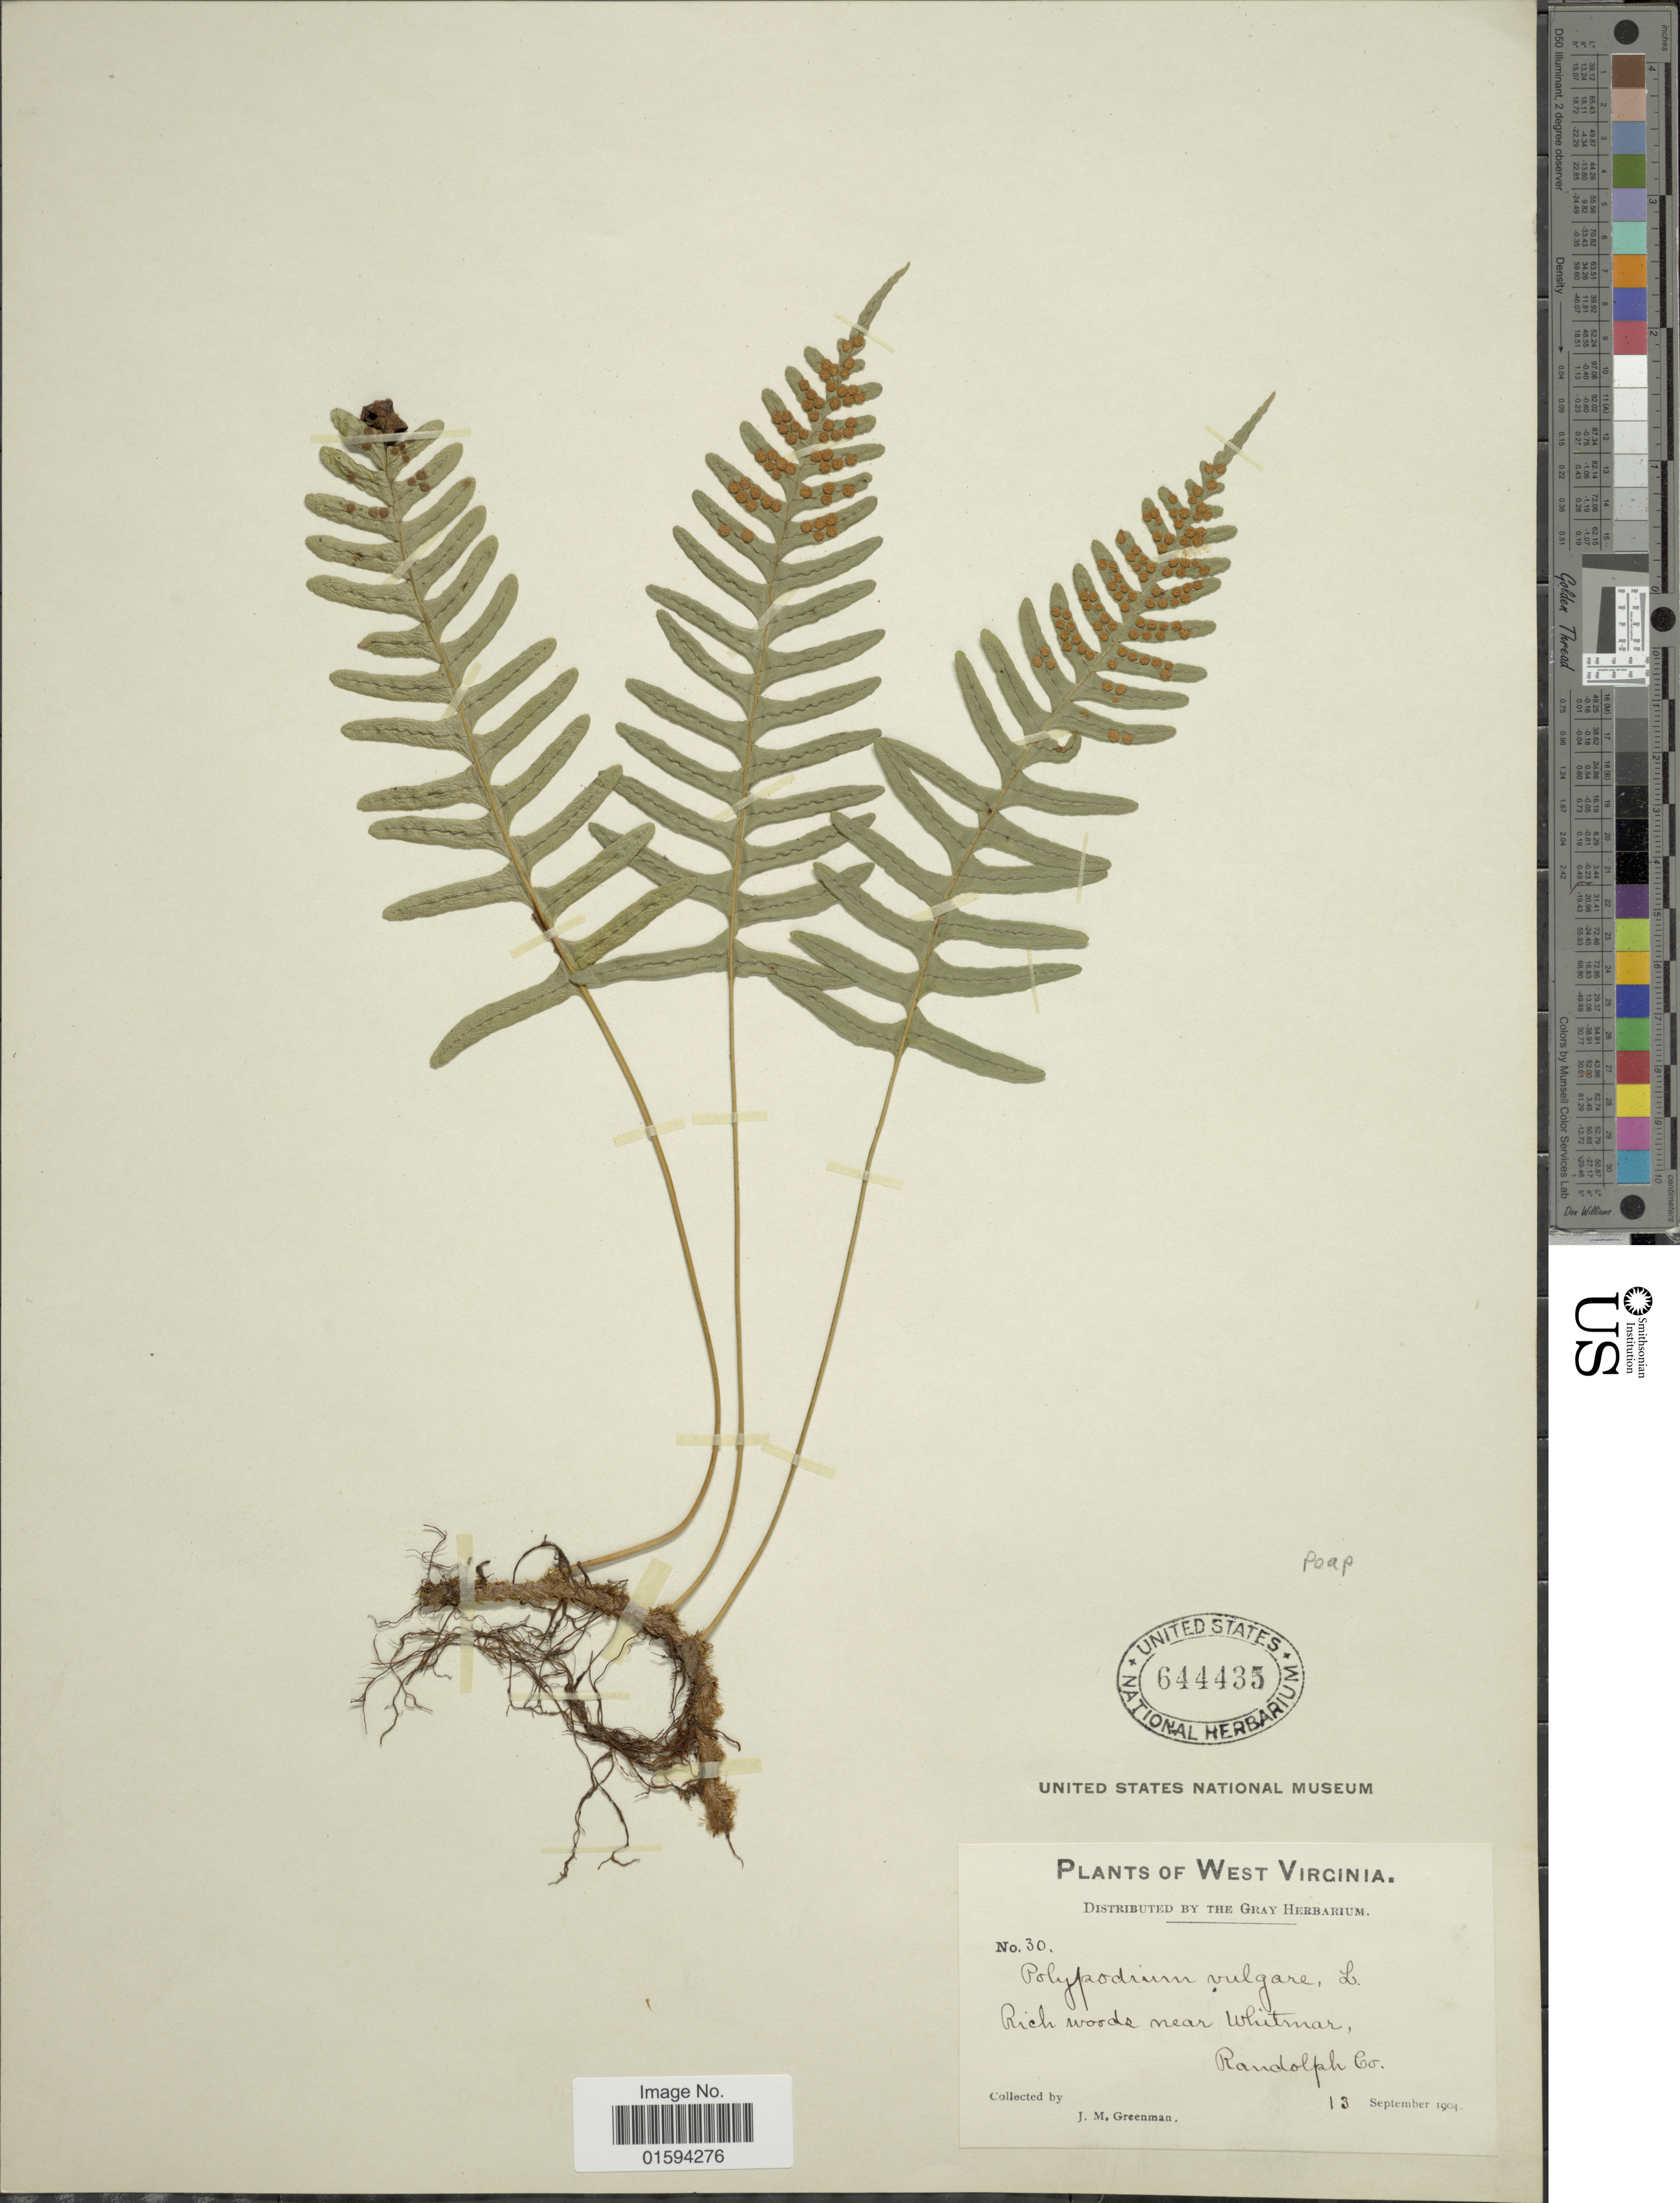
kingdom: Plantae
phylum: Tracheophyta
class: Polypodiopsida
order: Polypodiales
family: Polypodiaceae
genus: Polypodium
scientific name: Polypodium appalachianum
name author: Haufler & Windham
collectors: J. M. Greenman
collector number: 30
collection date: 1904-09-13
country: United States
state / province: West Virginia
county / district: Randolph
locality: Rich woods near Whitmar, Randolph Co.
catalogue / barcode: US 644435